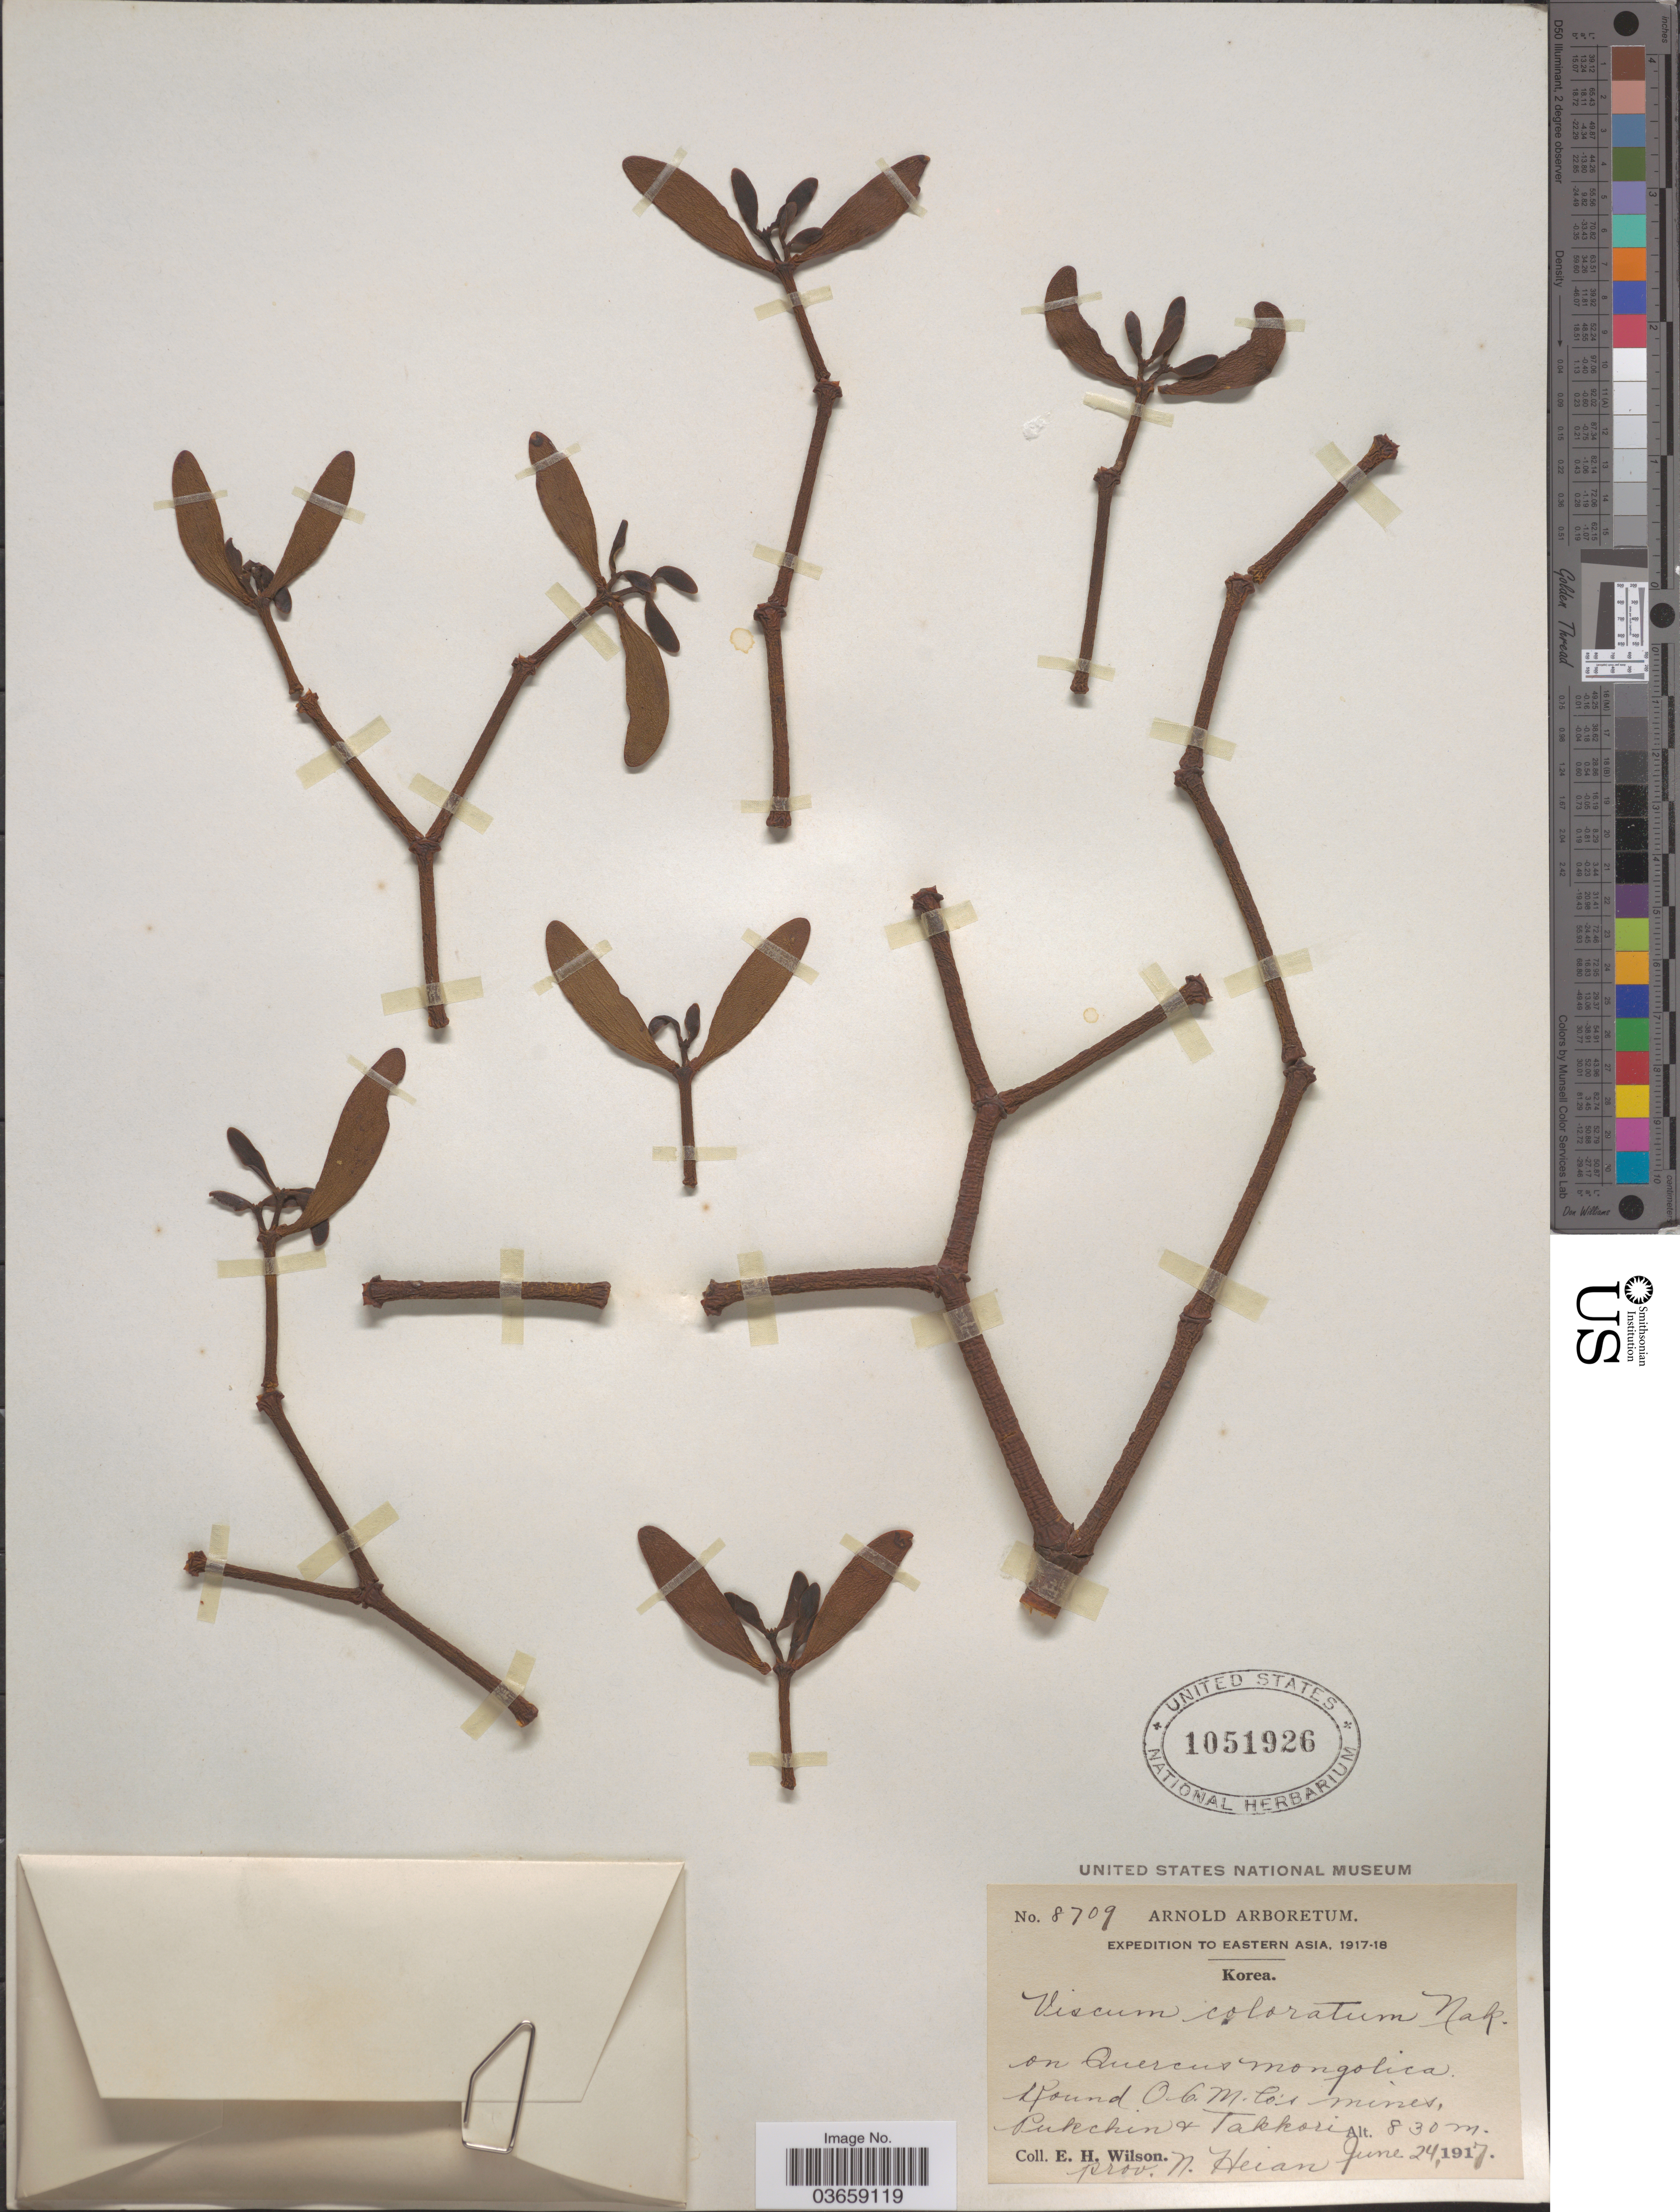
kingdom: Plantae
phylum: Tracheophyta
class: Magnoliopsida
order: Santalales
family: Viscaceae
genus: Viscum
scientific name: Viscum coloratum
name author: (Kom.) Nakai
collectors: E. Wilson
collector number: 8709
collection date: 1917-06-24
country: North Korea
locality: Eastern Asia. Korea. Round O. C. M. Co's mines, Pukchin & Takkori. Prov. N. Heian.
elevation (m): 830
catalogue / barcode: US 1051926